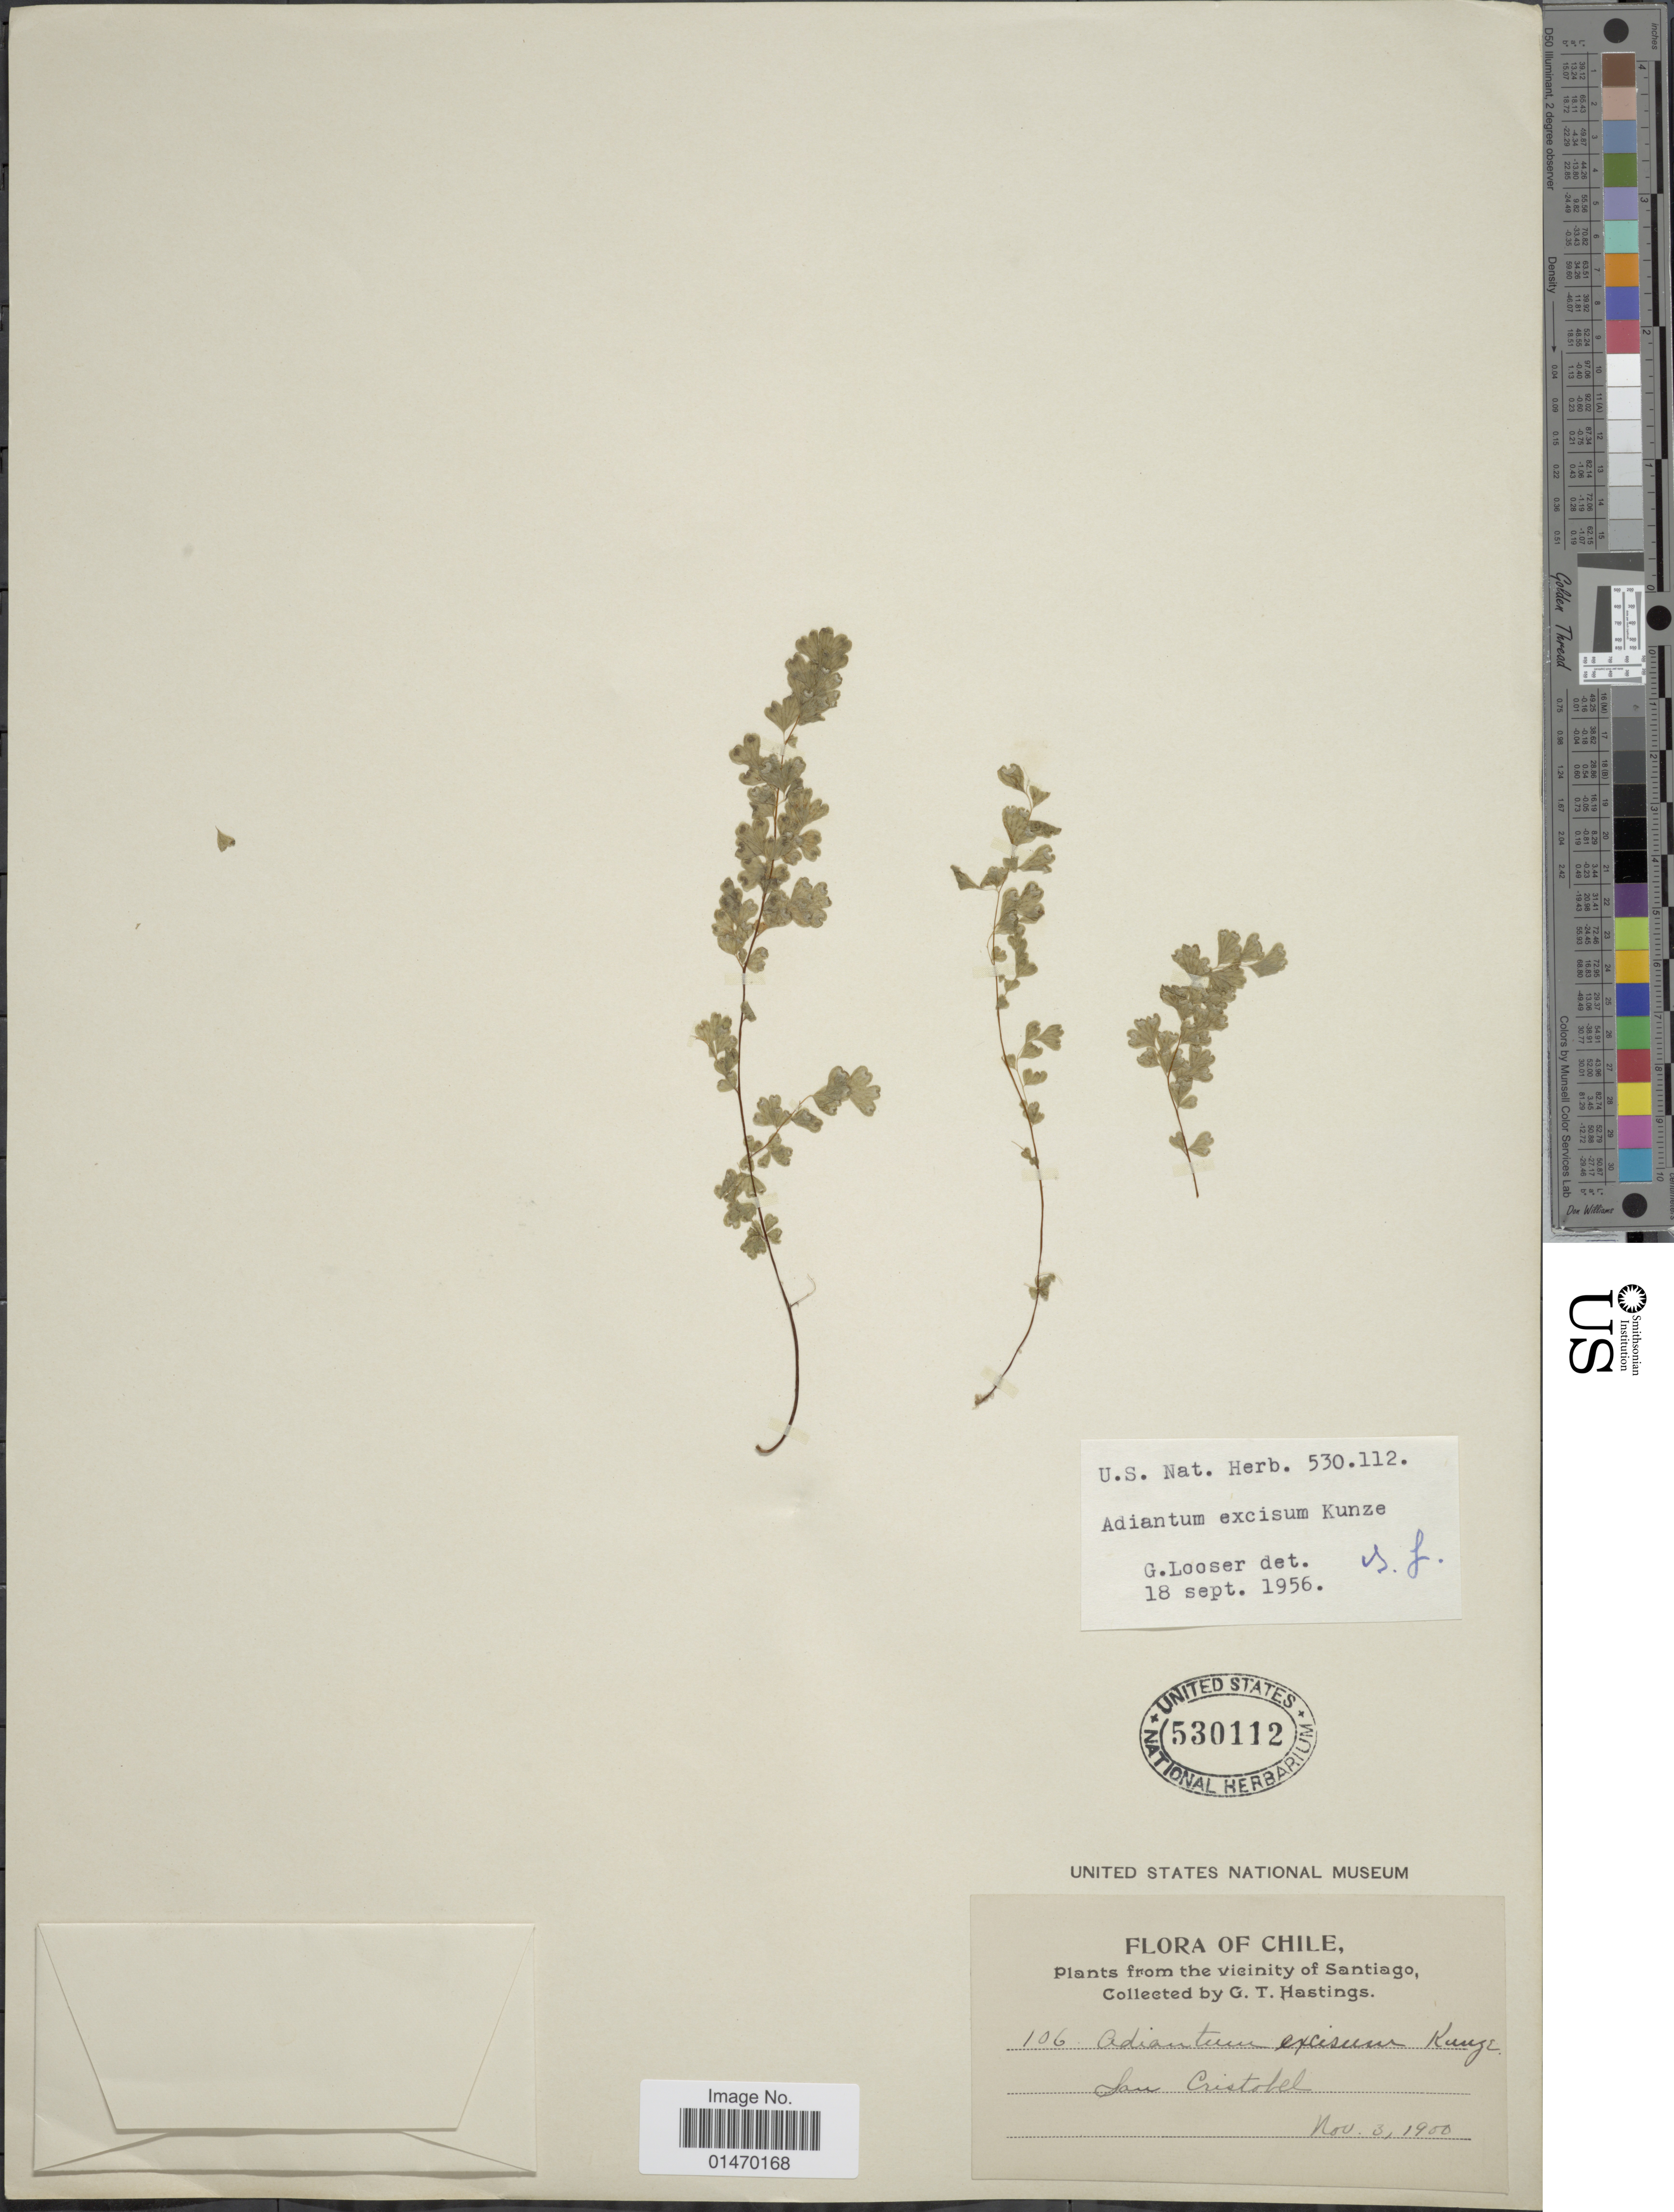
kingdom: Plantae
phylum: Tracheophyta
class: Polypodiopsida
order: Polypodiales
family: Pteridaceae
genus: Adiantum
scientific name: Adiantum excisum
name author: Kunze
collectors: G. Hastings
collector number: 106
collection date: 1900-11-03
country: Chile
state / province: Región Metropolitana (RM)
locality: Vicinity of Santiago. San Cristobel.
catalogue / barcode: US 530112